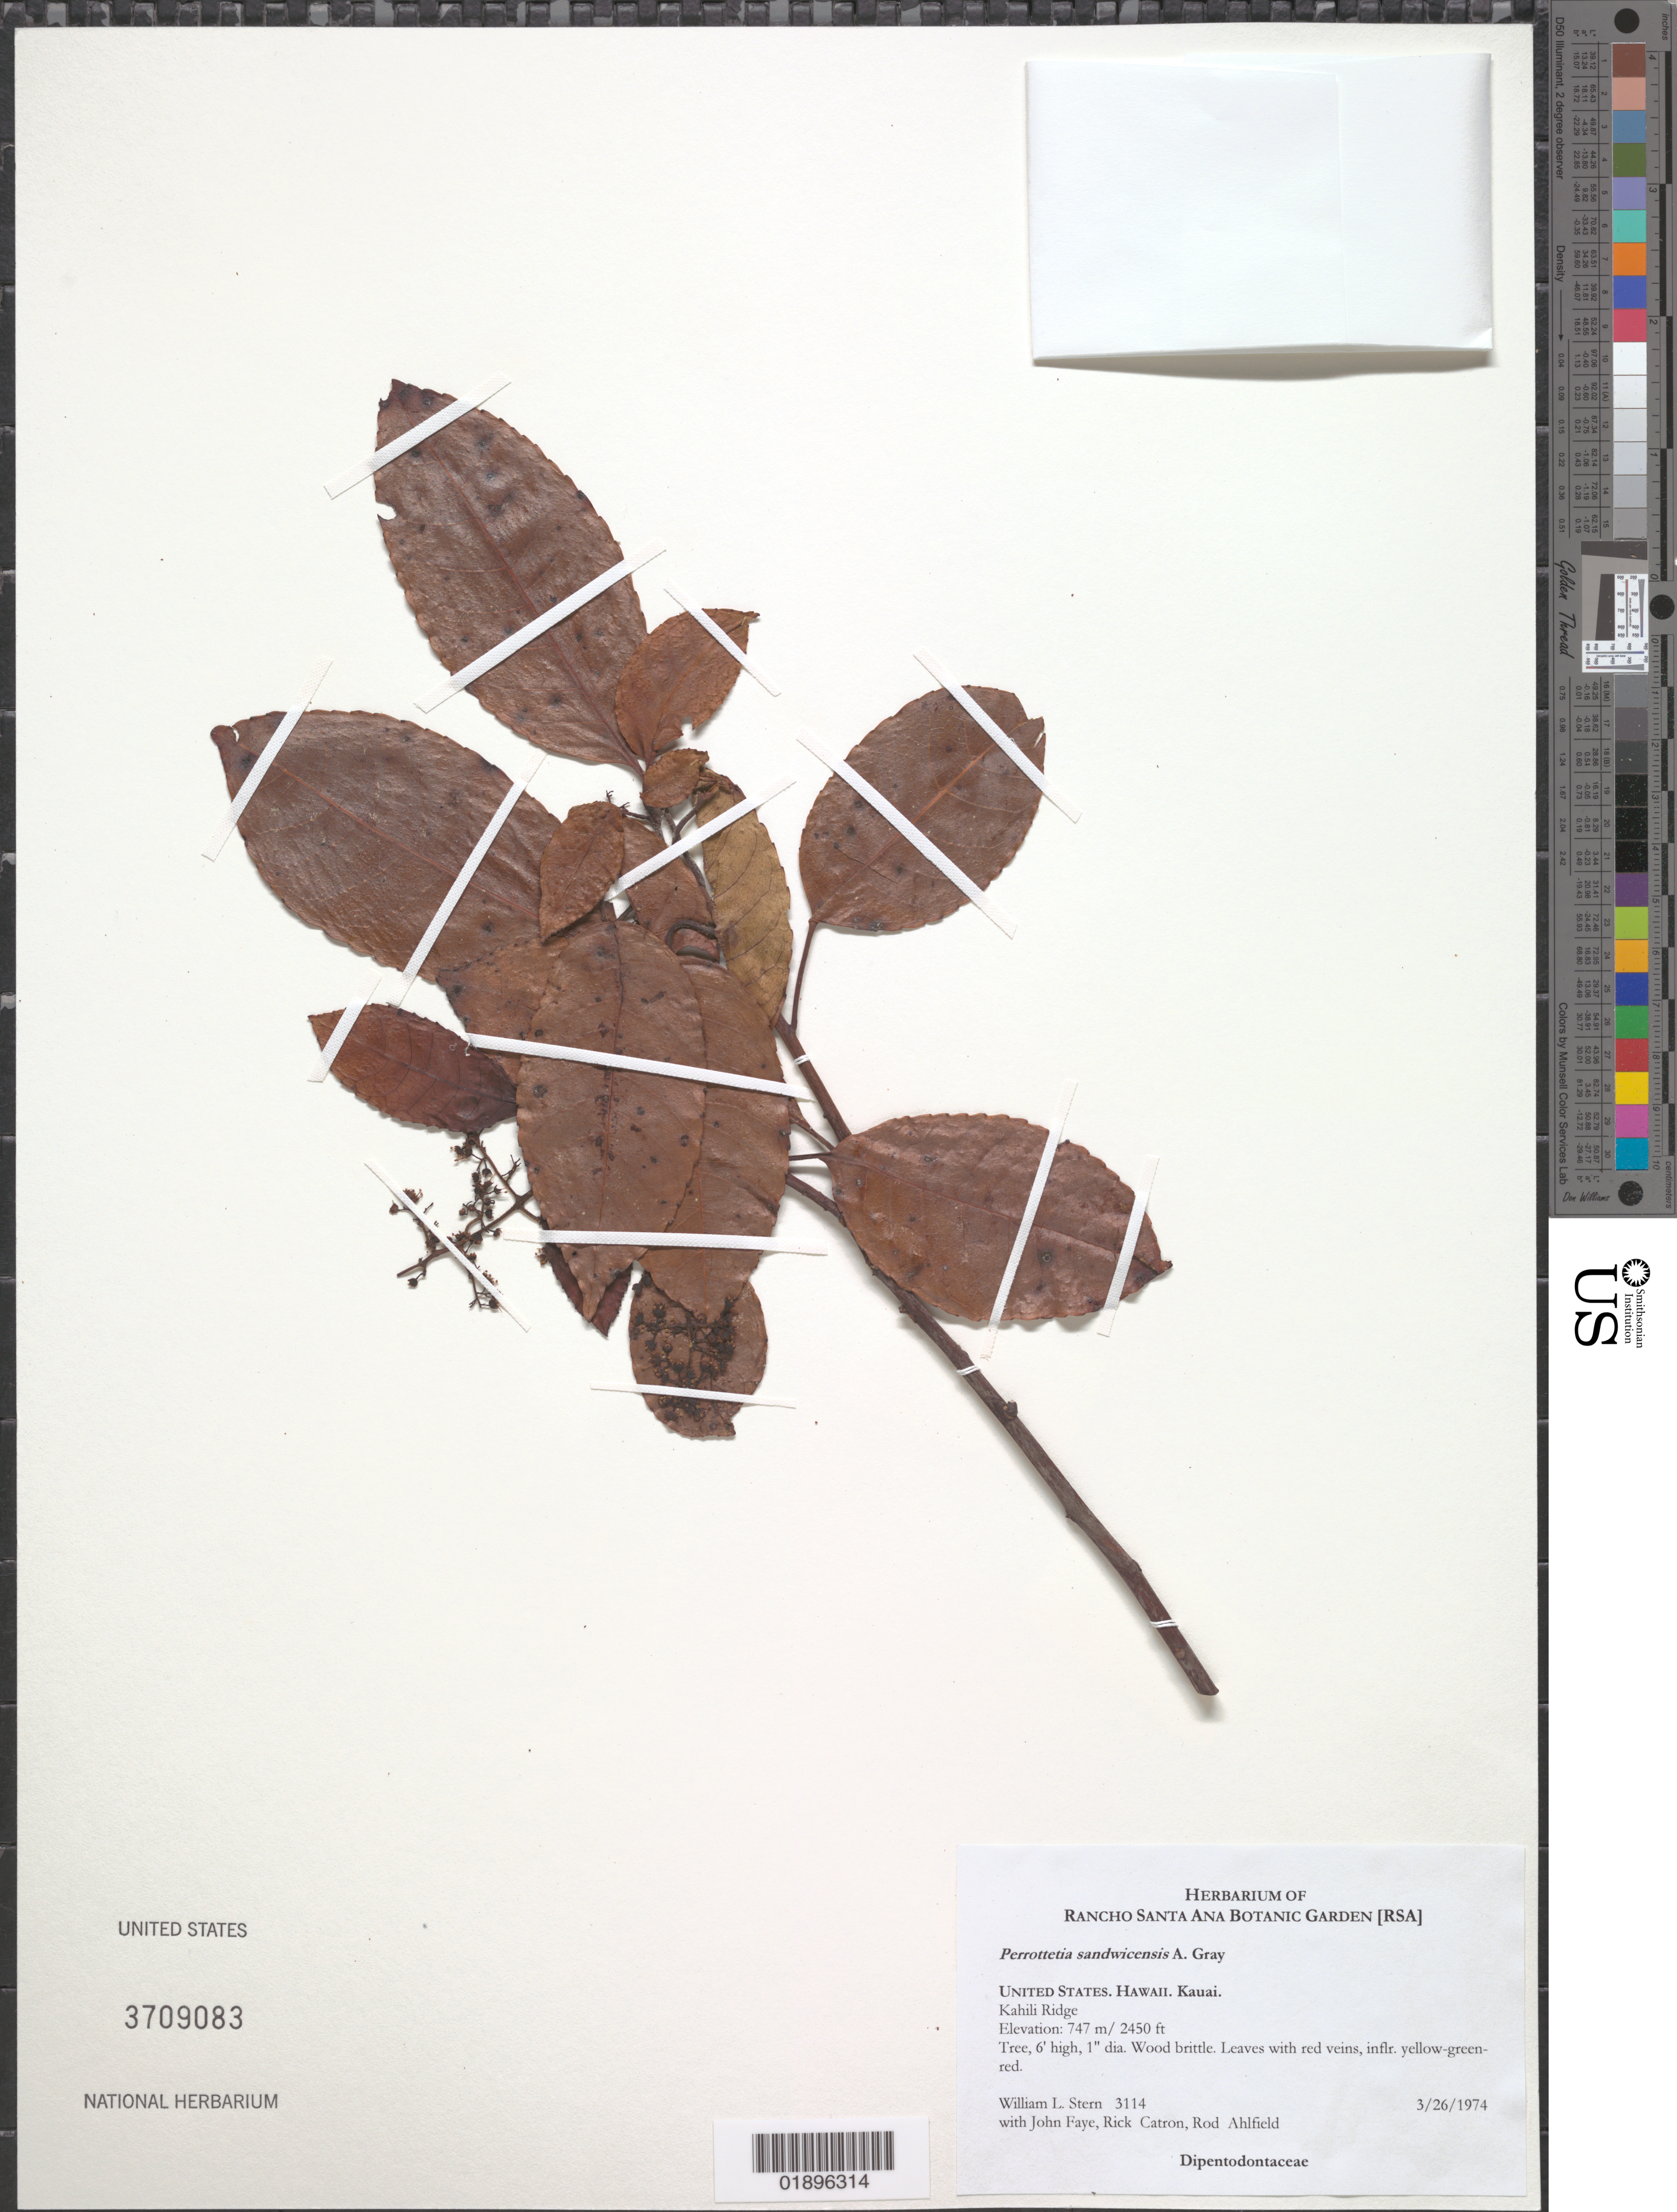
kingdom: Plantae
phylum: Tracheophyta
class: Magnoliopsida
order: Huerteales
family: Dipentodontaceae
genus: Perrottetia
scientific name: Perrottetia sandwicensis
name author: A. Gray in Wilkes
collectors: W. L. Stern, J. Faye, R. Catron & R. Ahlfield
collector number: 3114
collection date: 1974-03-26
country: United States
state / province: Hawaii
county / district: Kauai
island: Kaua'i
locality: Kahili Ridge.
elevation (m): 747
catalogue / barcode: US 3709083